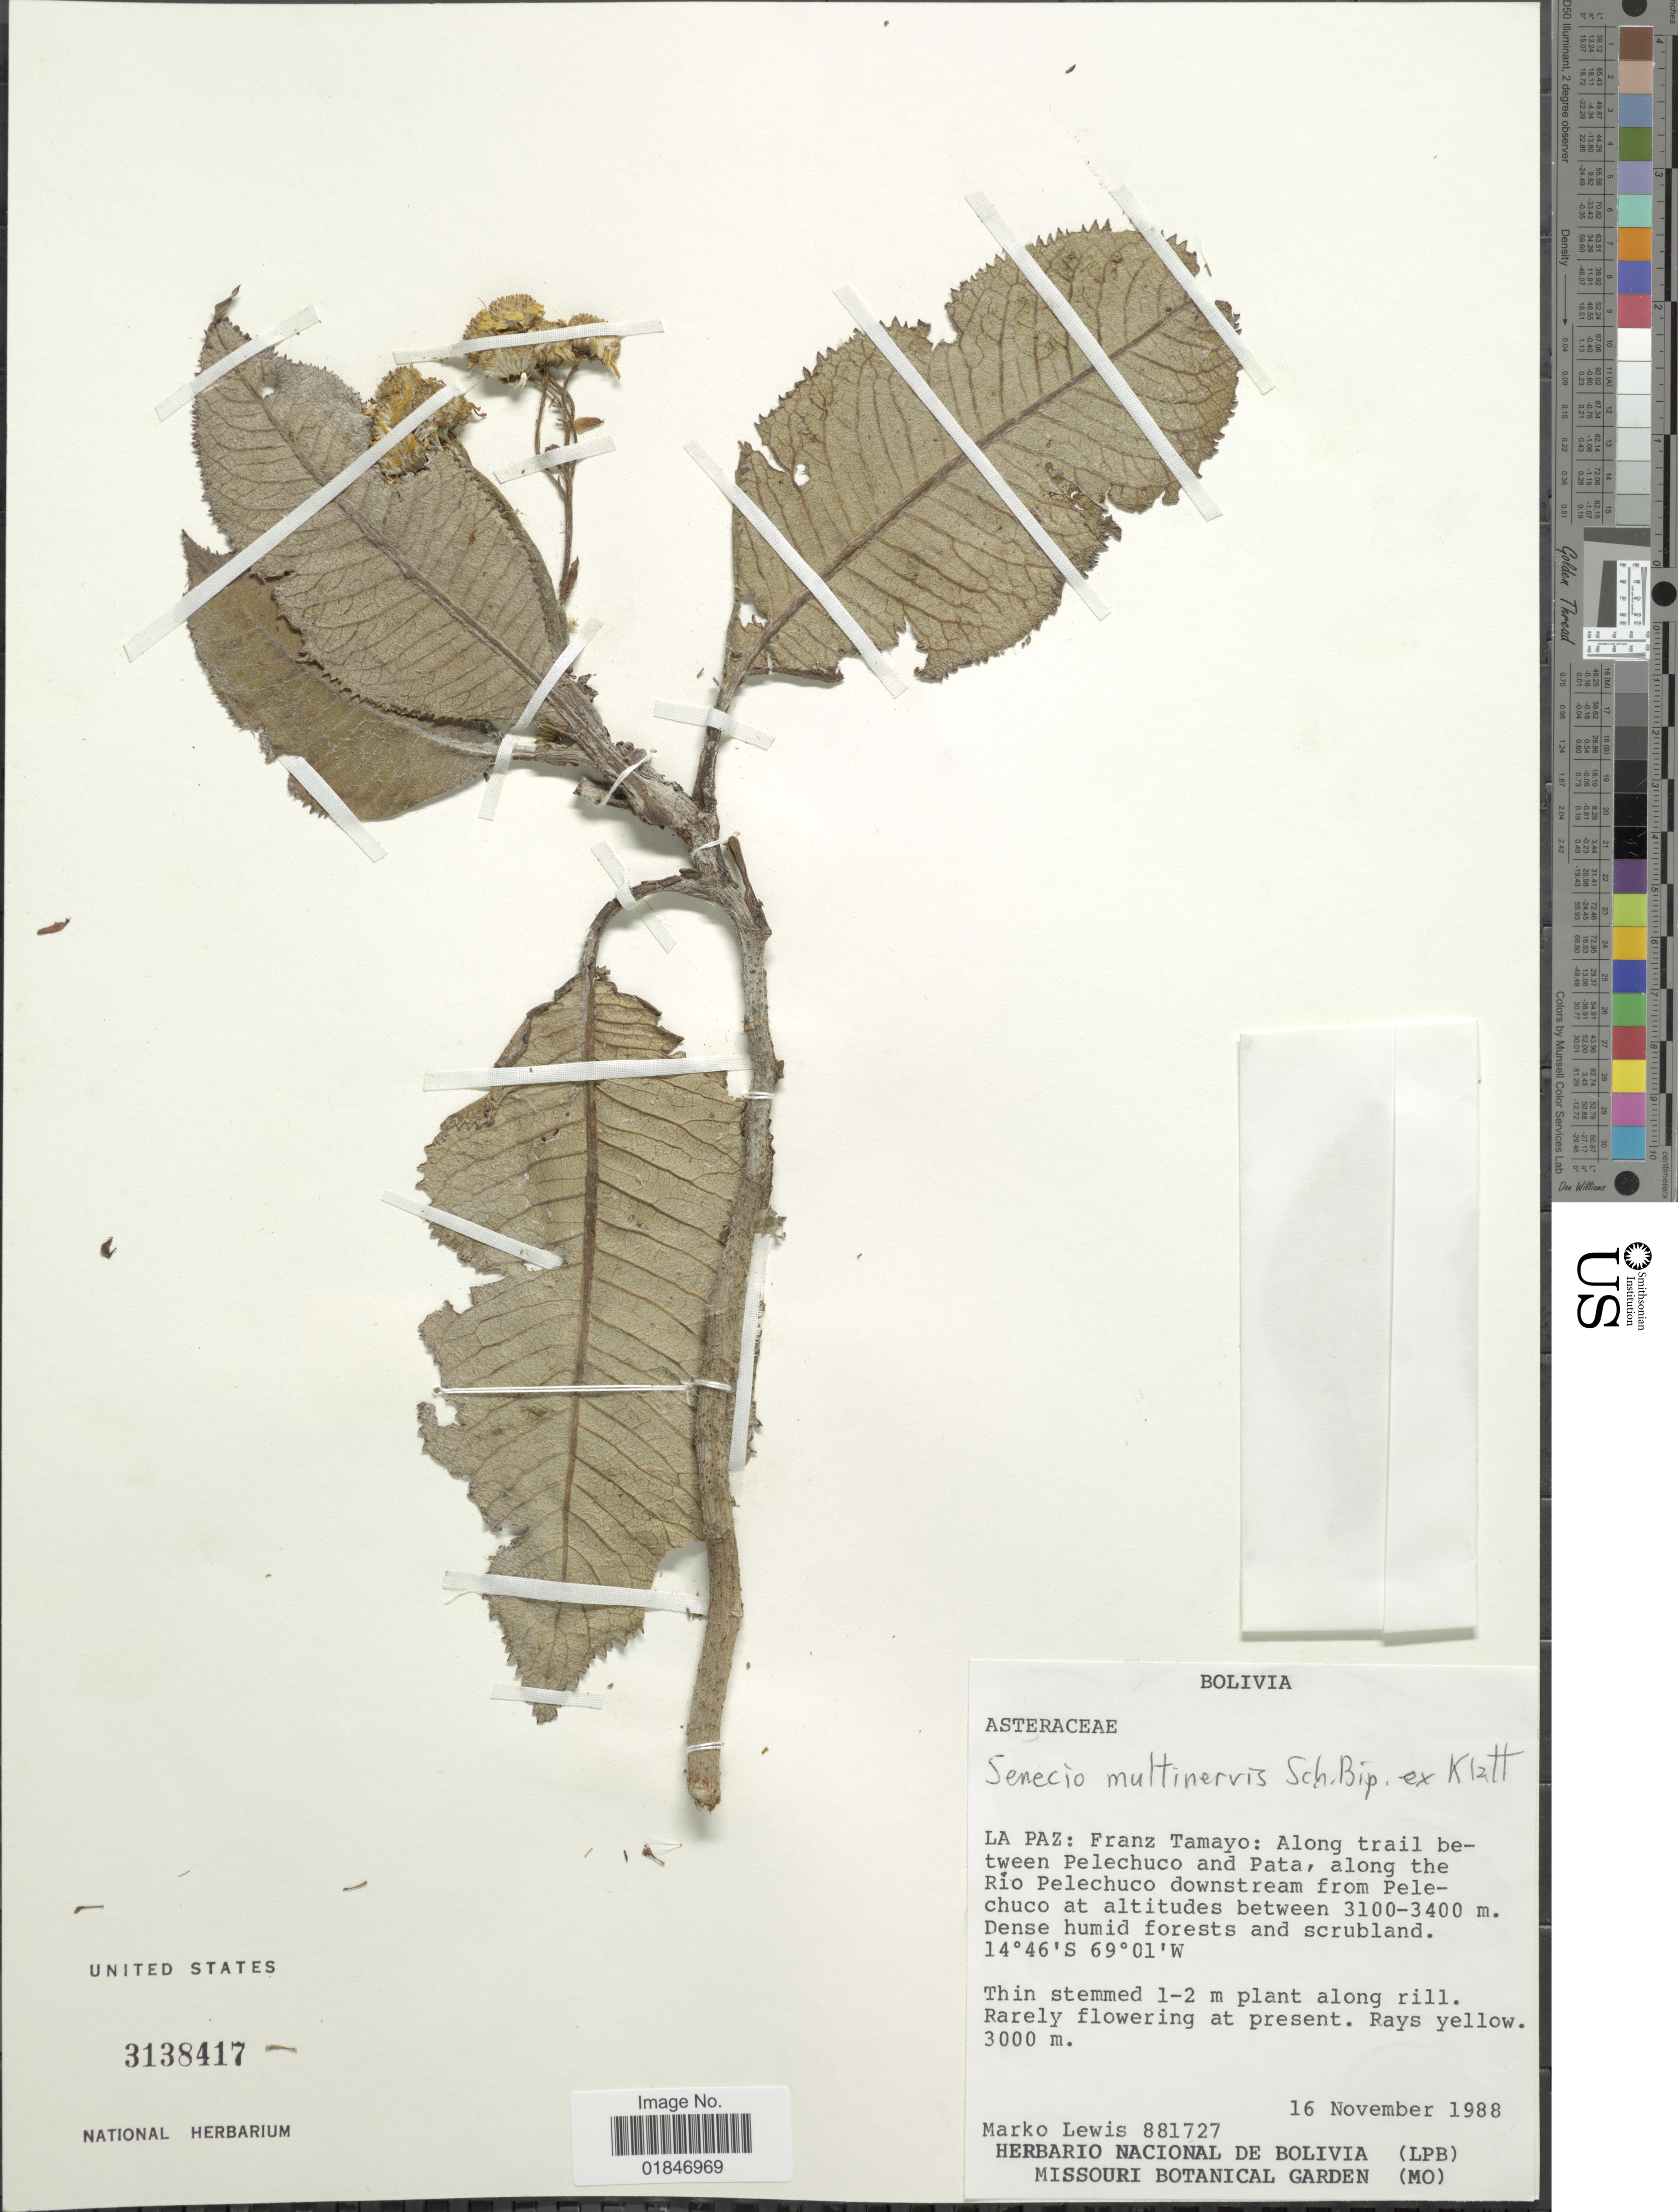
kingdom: Plantae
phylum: Tracheophyta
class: Magnoliopsida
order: Asterales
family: Asteraceae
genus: Dendrophorbium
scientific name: Dendrophorbium multinerve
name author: (Sch. Bip. ex Klatt) C. Jeffrey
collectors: M. A. Lewis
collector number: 881727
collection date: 1988-11-16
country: Bolivia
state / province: La Paz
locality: La Paz: Franz Tamayo: Along trail between Pelechuco and Pata, along the Rio Pelechuco downstream from Pelechuco.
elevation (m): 3100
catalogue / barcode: US 3138417